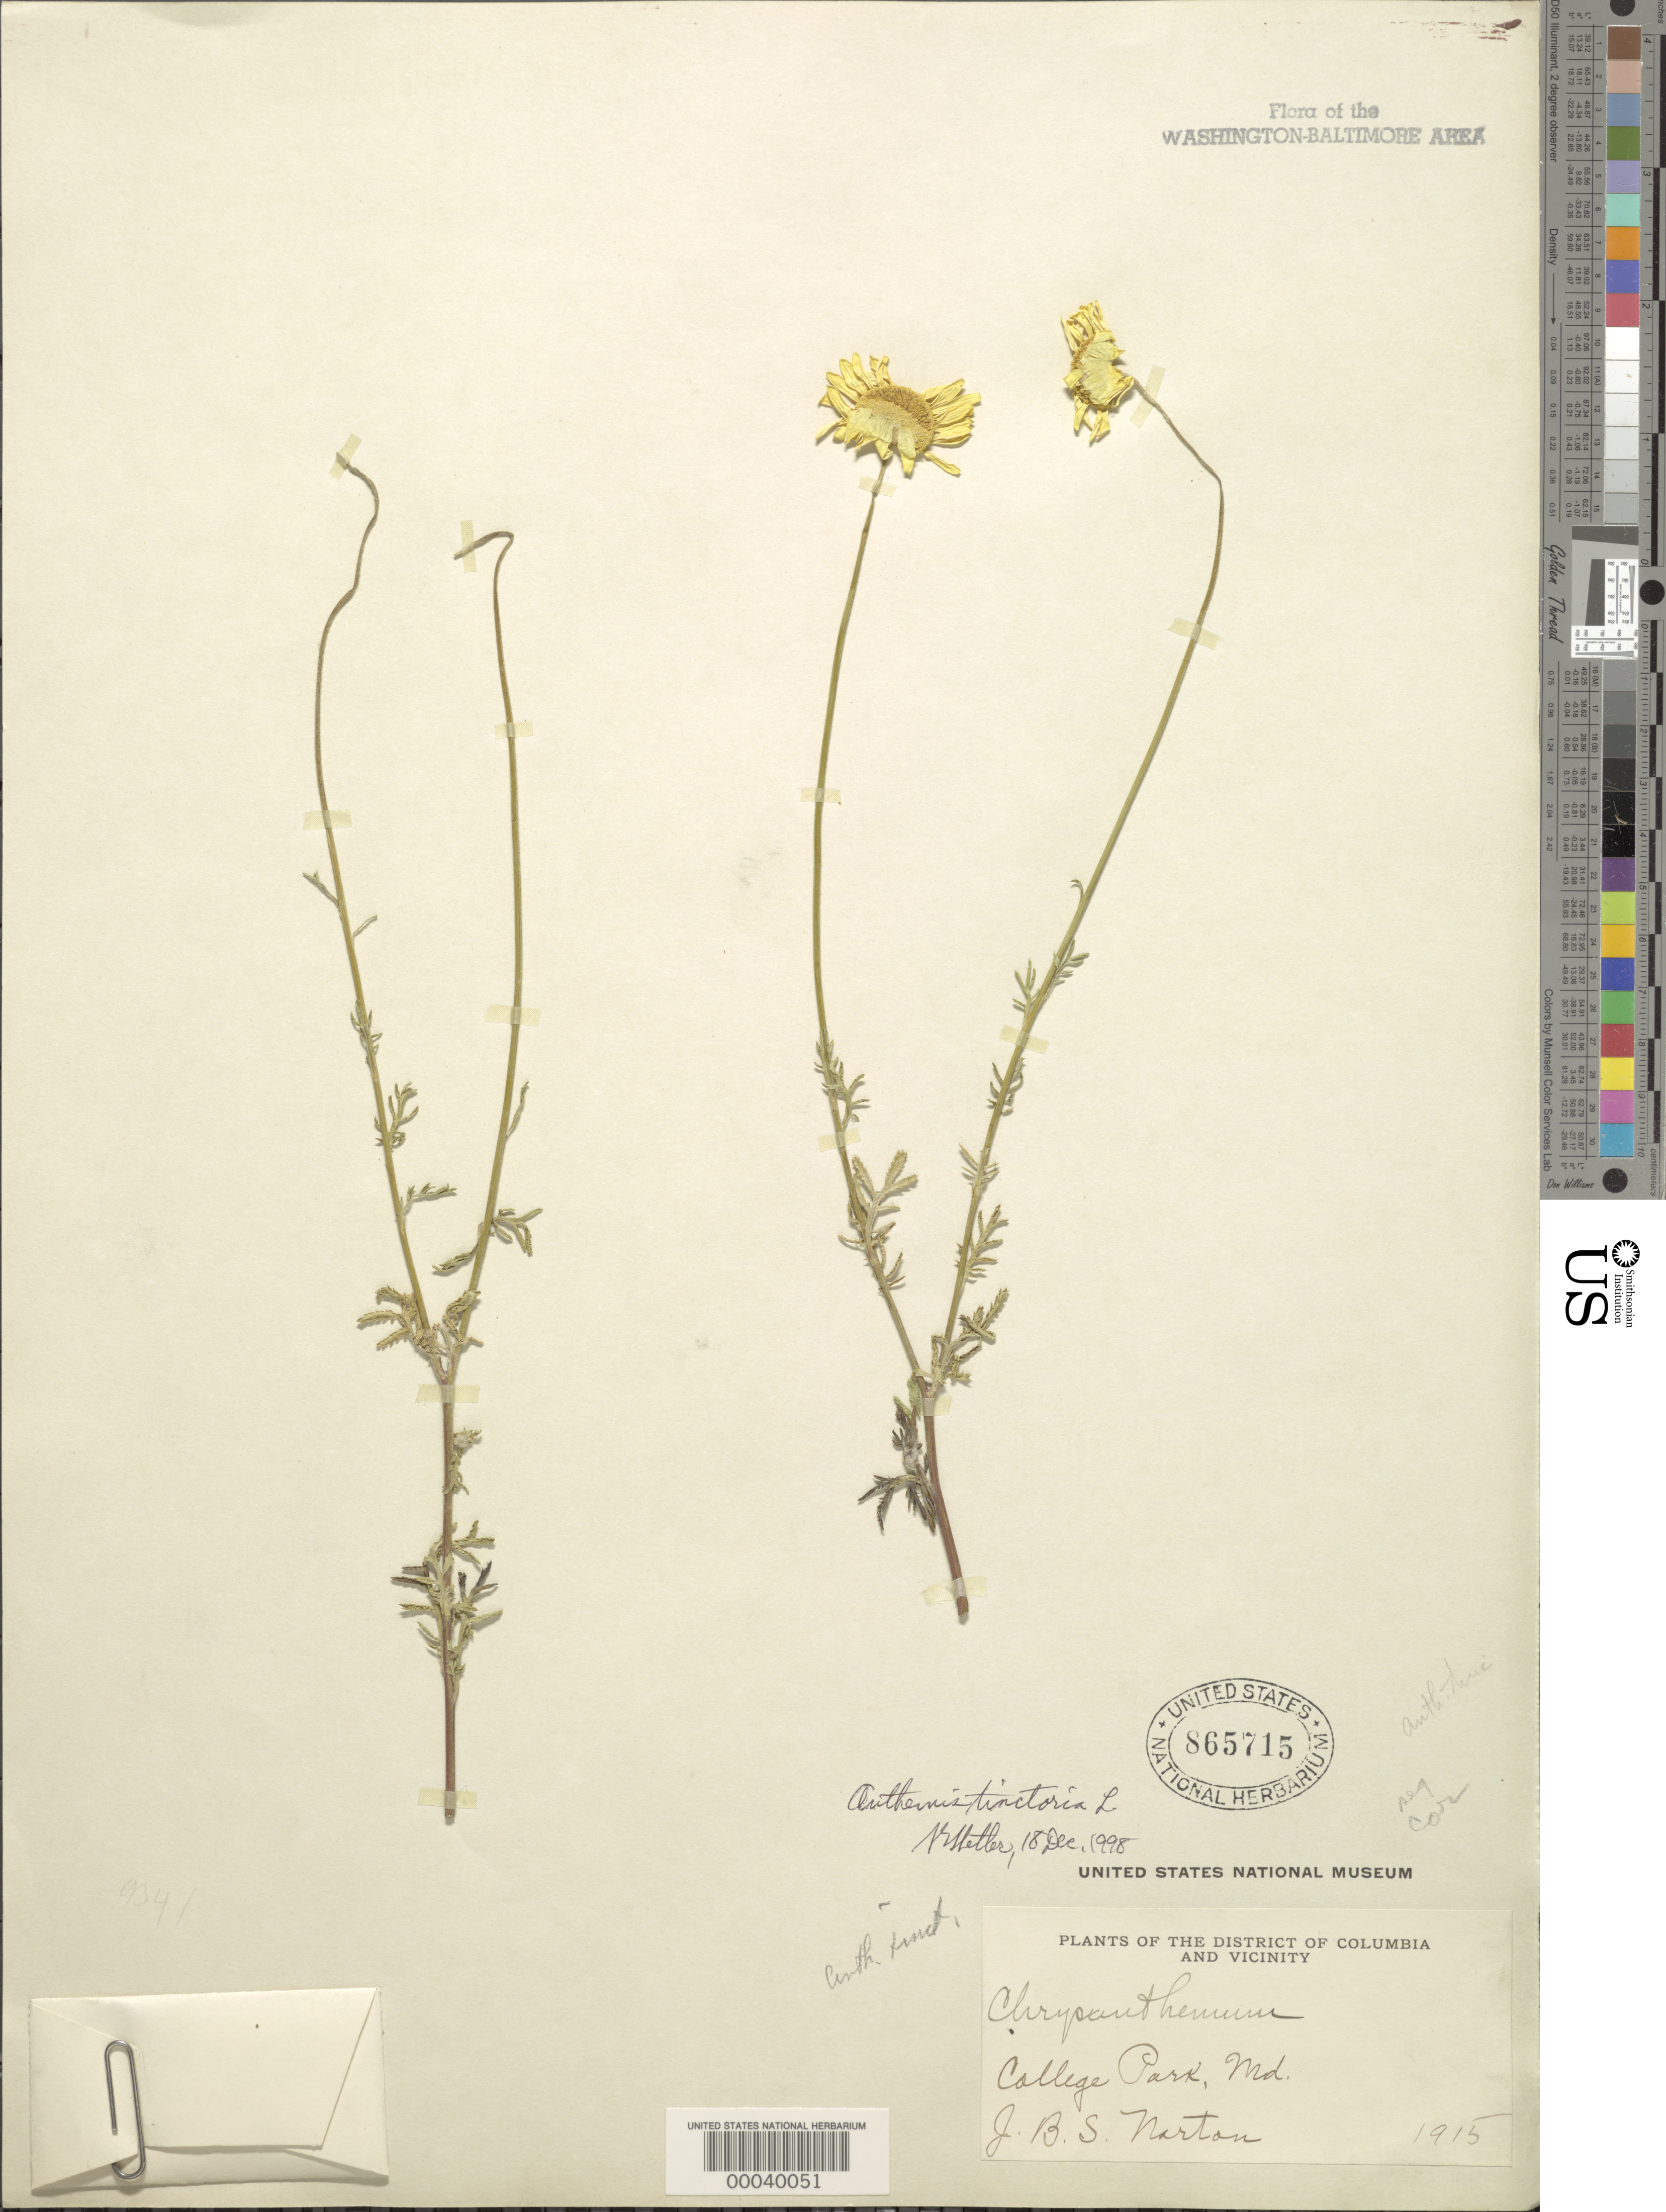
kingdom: Plantae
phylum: Tracheophyta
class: Magnoliopsida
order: Asterales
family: Asteraceae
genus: Cota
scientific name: Cota tinctoria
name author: L.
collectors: J. Norton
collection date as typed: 1915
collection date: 1915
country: United States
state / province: Maryland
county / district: Prince George's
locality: College Park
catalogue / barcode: US 865715